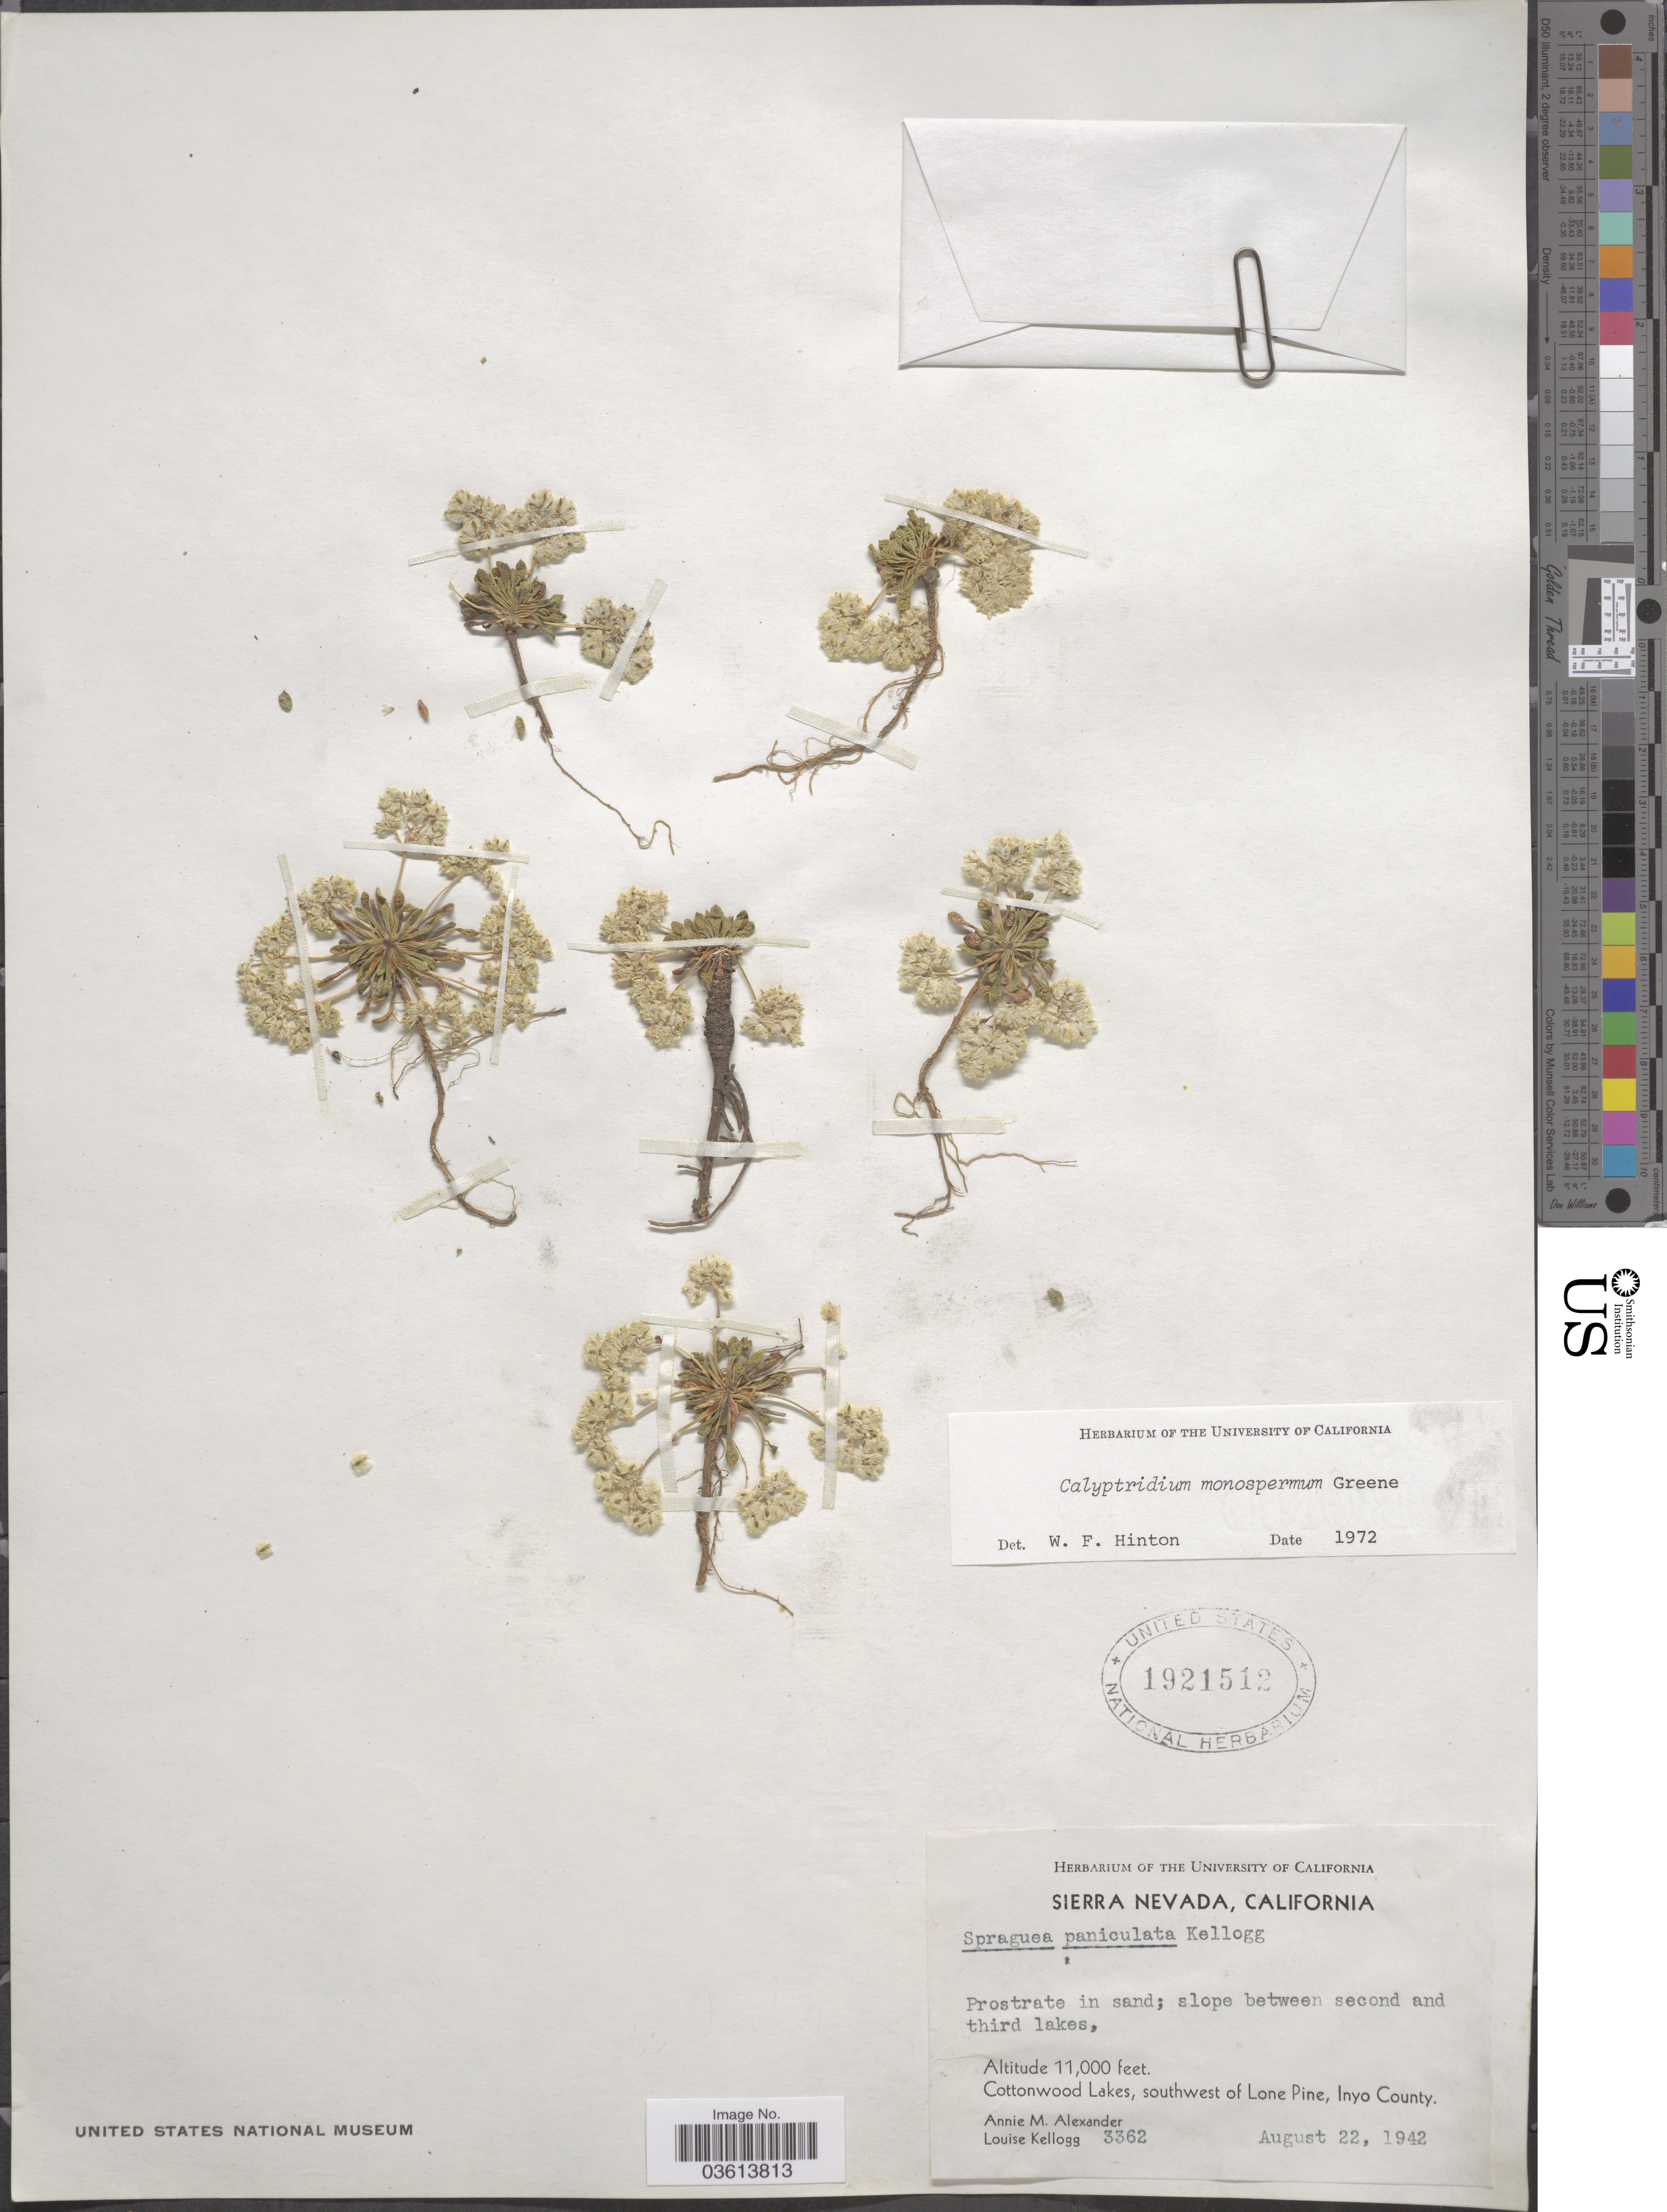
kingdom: Plantae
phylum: Tracheophyta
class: Magnoliopsida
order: Caryophyllales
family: Montiaceae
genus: Calyptridium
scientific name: Calyptridium monospermum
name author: Greene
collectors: A. M. Alexander & L. Kellogg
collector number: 3362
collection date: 1942-08-22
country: United States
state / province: California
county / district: Inyo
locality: Slope between second and third lake. Cottonwood Lakes, southwest of Lone Pine, Inyo County.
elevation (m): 3353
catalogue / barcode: US 1921512